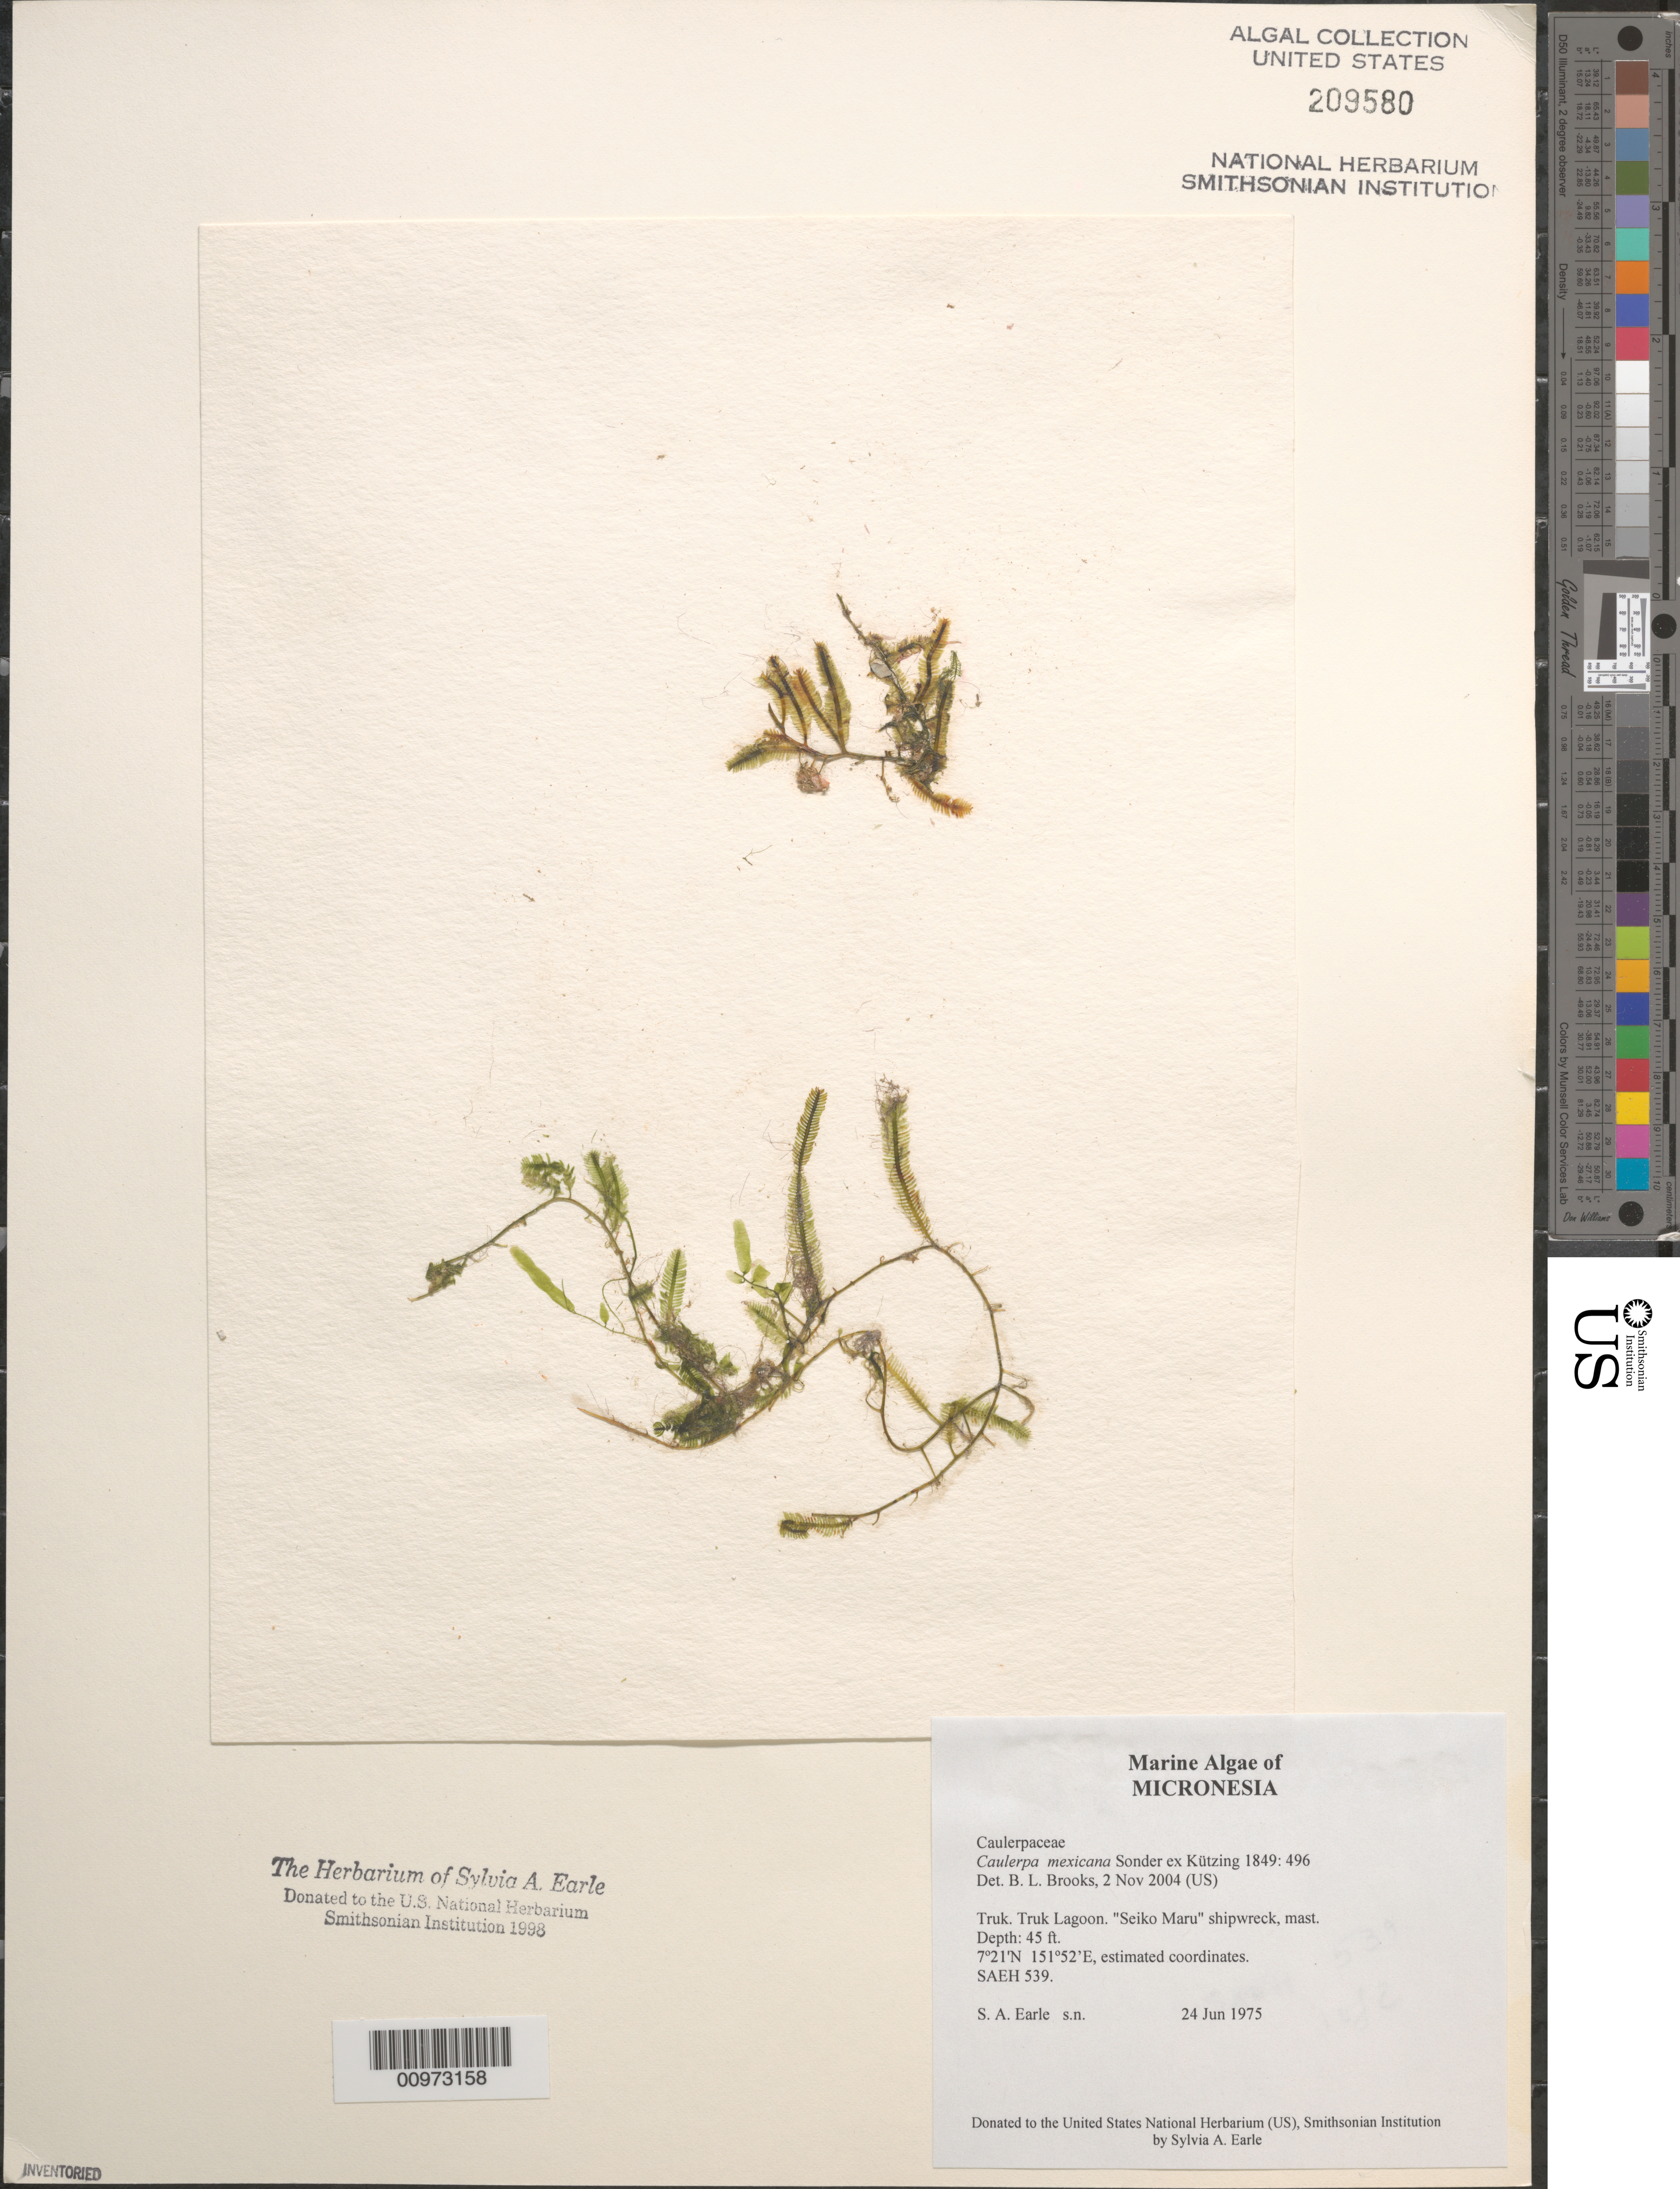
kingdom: Plantae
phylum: Chlorophyta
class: Ulvophyceae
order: Bryopsidales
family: Caulerpaceae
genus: Caulerpa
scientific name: Caulerpa mexicana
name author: Sond. ex Kütz.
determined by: Brooks, B. L., (BOT), Smithsonian Institution - National Museum of Natural History (UNITED STATES)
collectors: S. A. Earle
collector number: SAEH 539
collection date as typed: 24 Jun 1975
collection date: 1975-06-24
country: Micronesia, Federated States of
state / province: Truk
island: Truk (Chuuk) Is.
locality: Chuuk Lagoon (Truk Lagoon), Seiko Maru shipwreck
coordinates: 7 21'N, 151 52'E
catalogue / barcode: US 209580